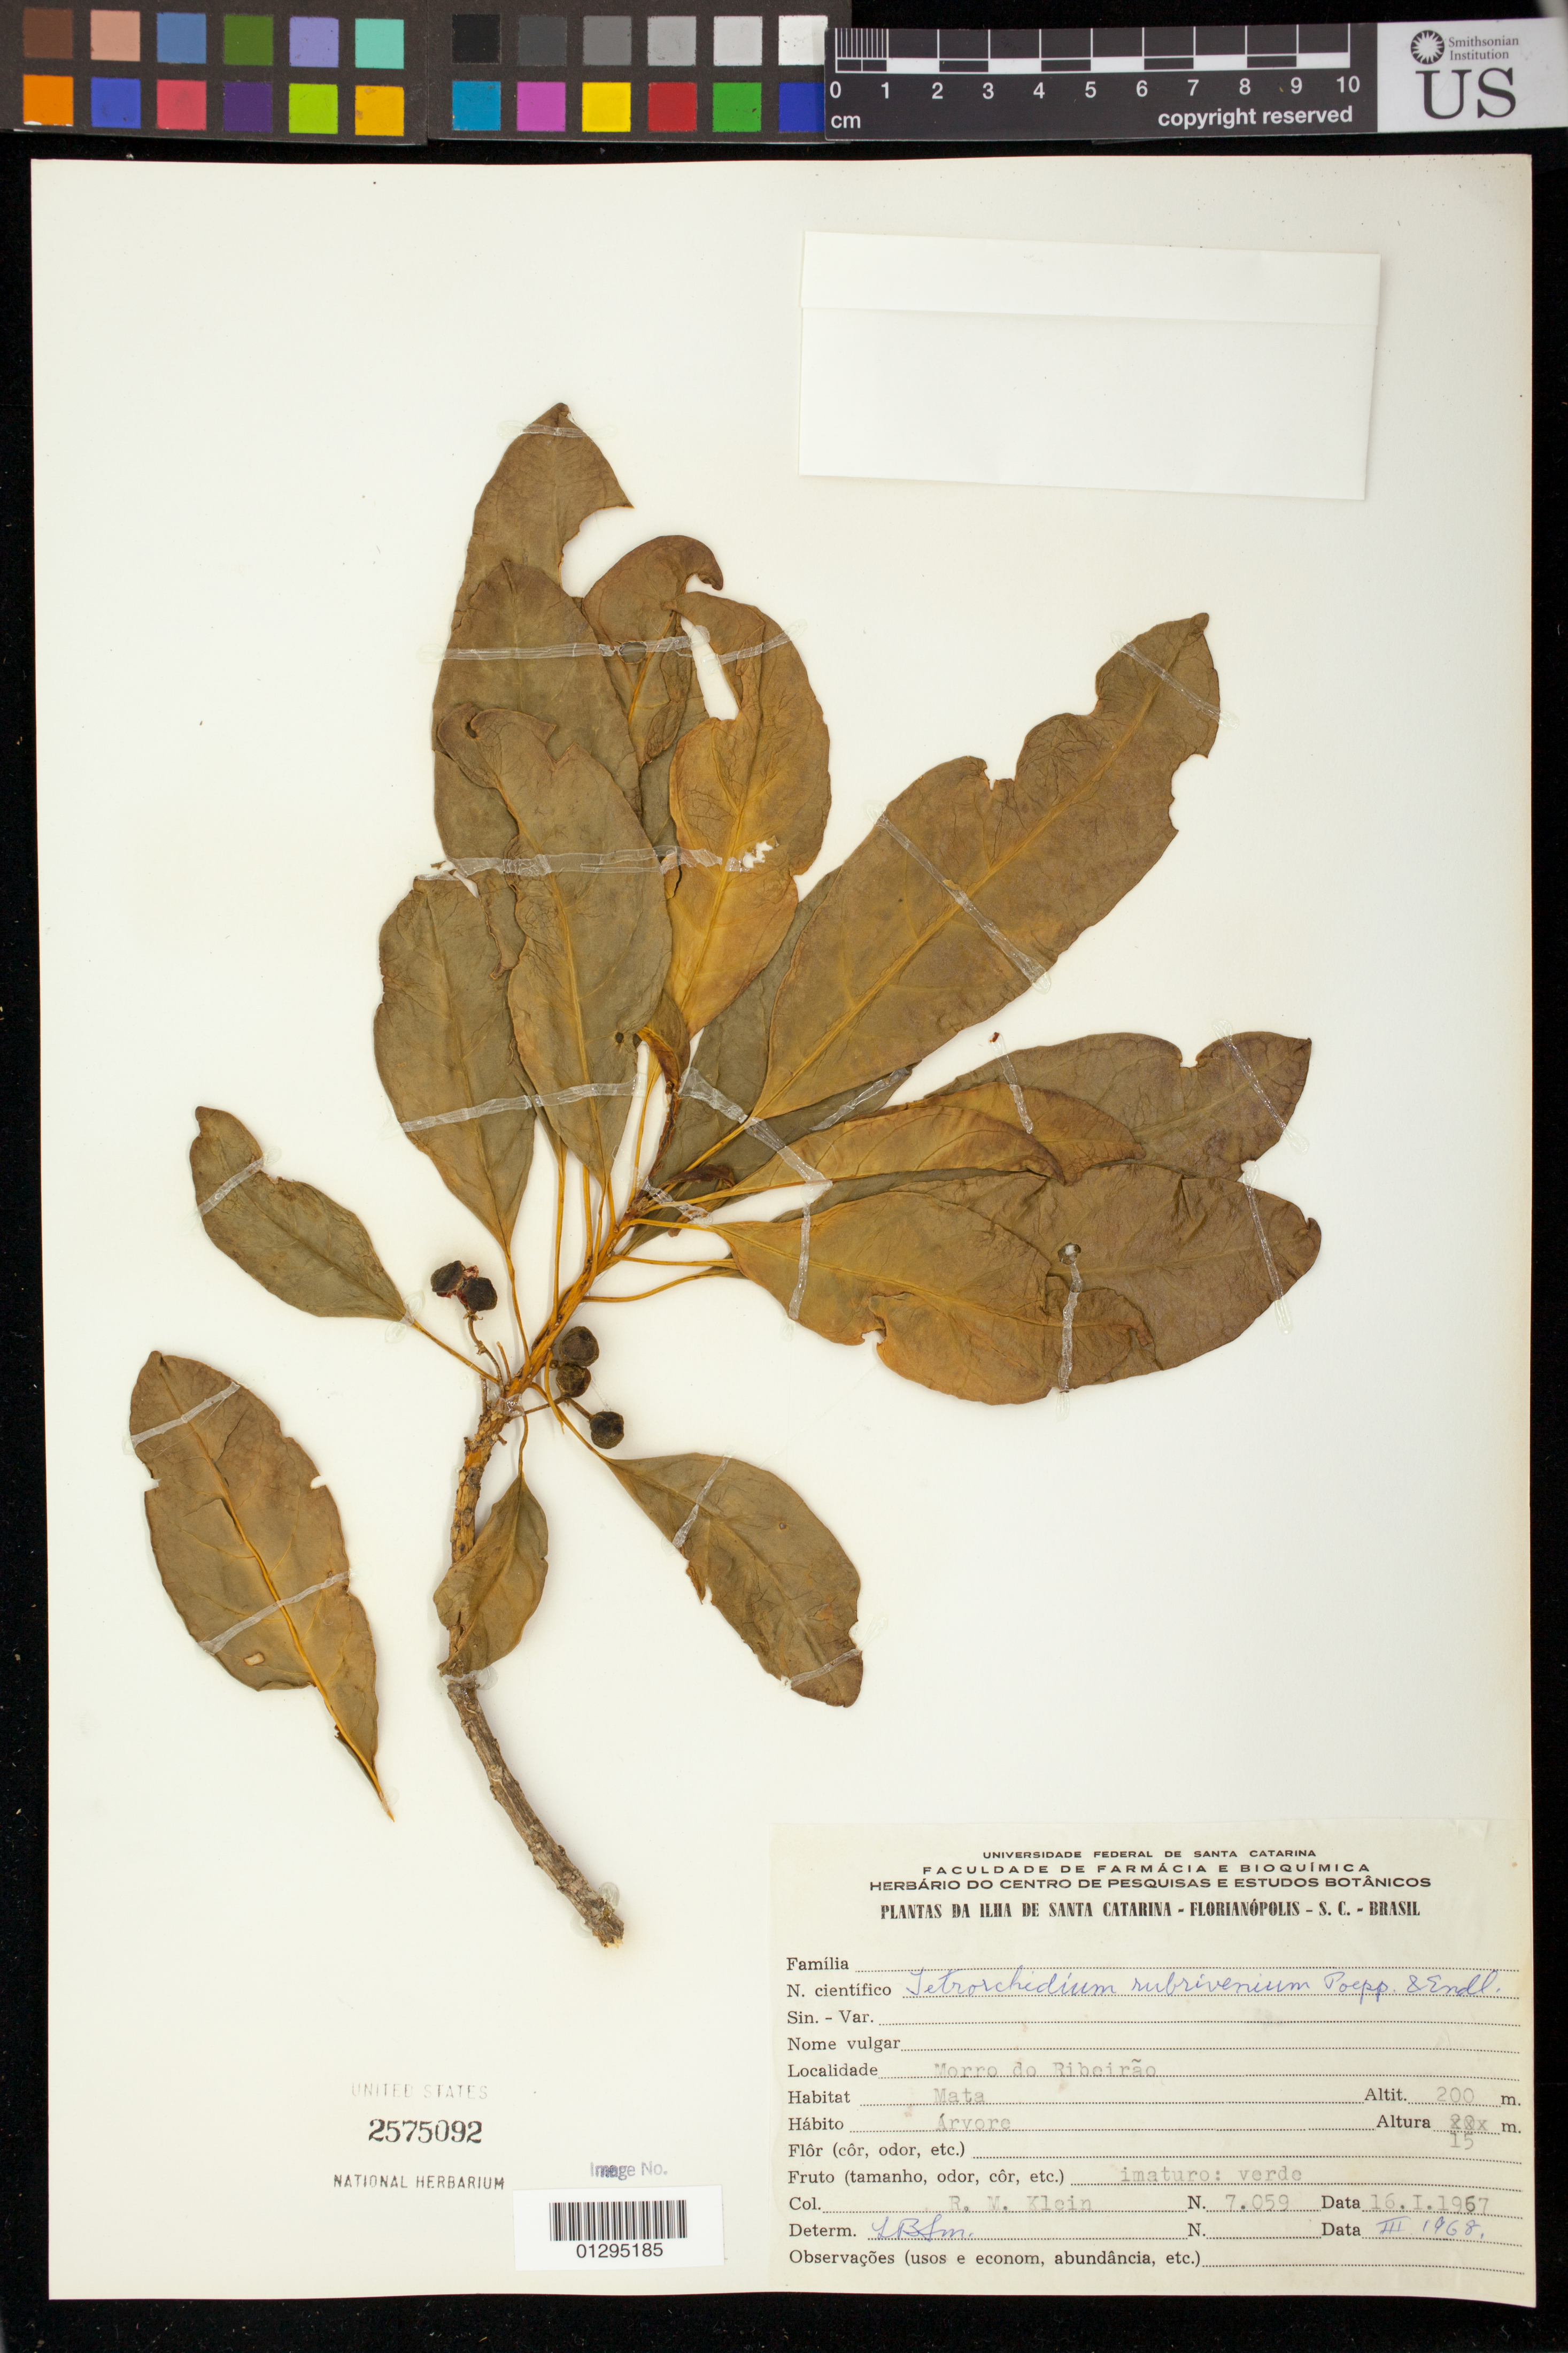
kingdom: Plantae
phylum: Tracheophyta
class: Magnoliopsida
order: Malpighiales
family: Euphorbiaceae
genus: Tetrorchidium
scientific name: Tetrorchidium rubrivenium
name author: Poepp.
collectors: R. M. Klein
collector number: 7059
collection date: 1967-01-16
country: Brazil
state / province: Santa Catarina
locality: Morro de Ribeirao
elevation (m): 200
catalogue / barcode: US 2575092